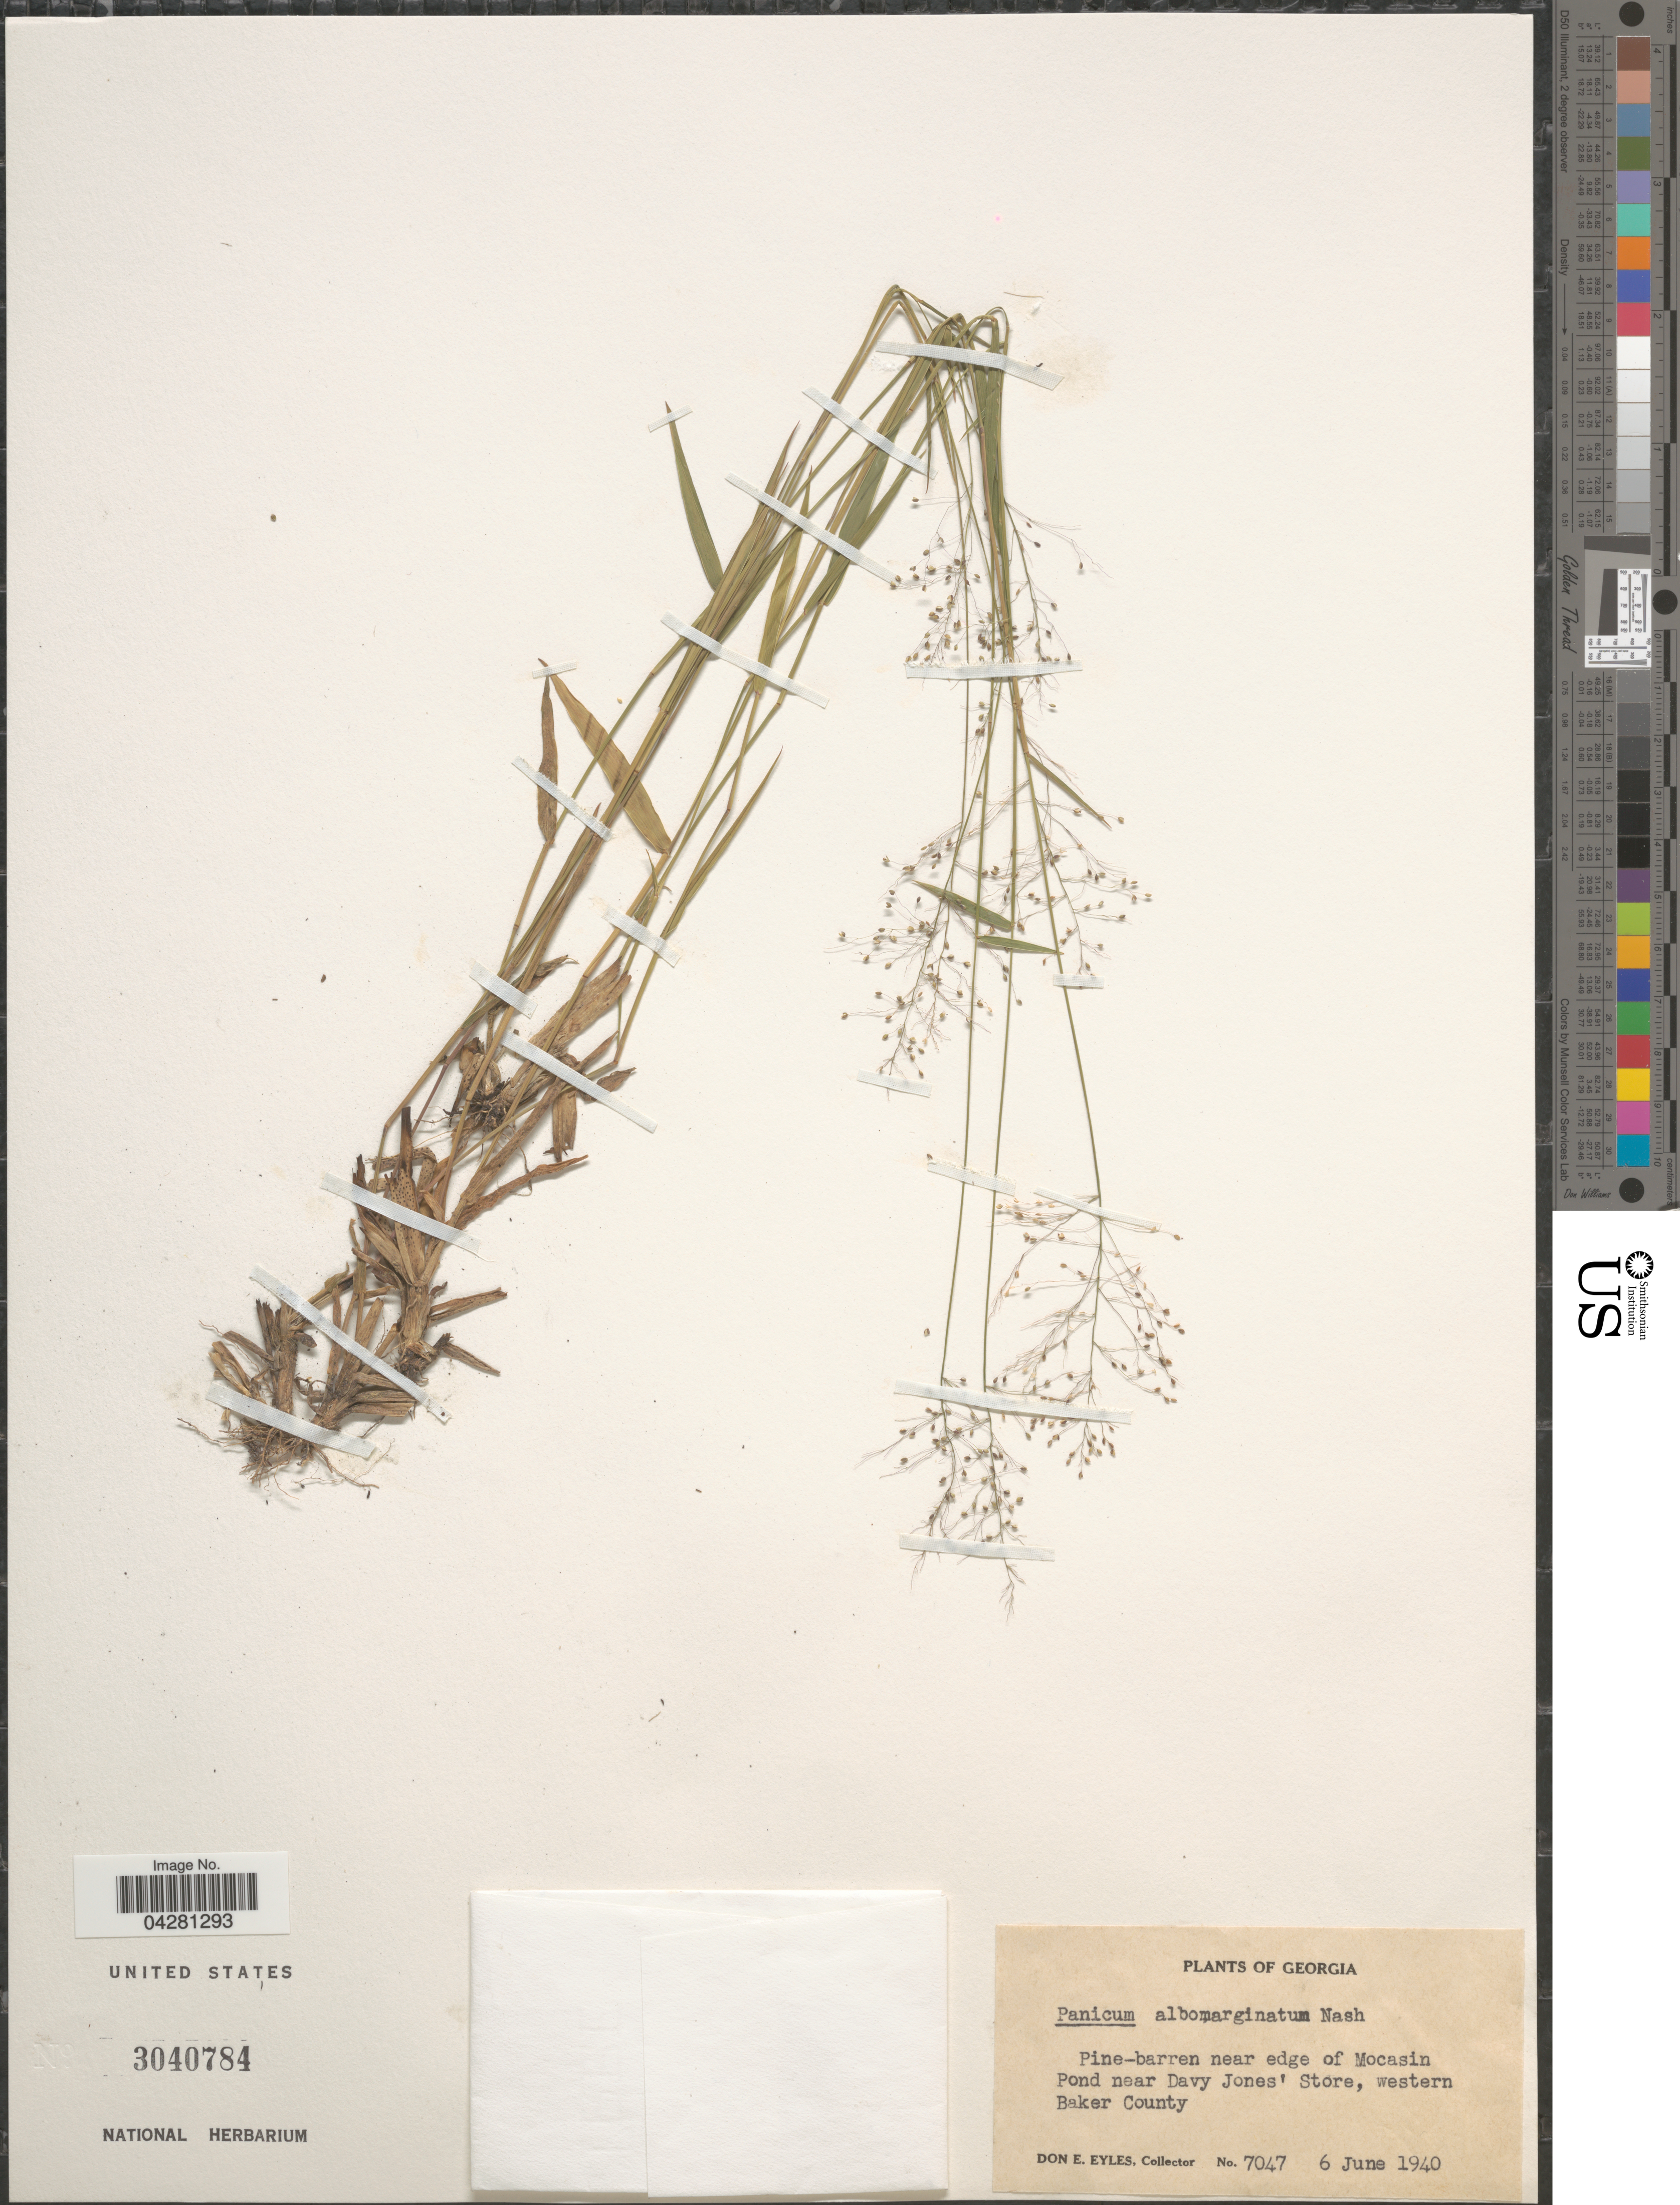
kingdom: Plantae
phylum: Tracheophyta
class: Liliopsida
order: Poales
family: Poaceae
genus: Dichanthelium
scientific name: Dichanthelium dichotomum var. unciphyllum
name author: (Trin.) Davidse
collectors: D. Eyles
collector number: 7047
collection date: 1940-06-06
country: United States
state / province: Georgia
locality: Pine-barren near edge of Mocasin Pond near Davy Jones' Store, western Baker County.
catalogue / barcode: US 3040784